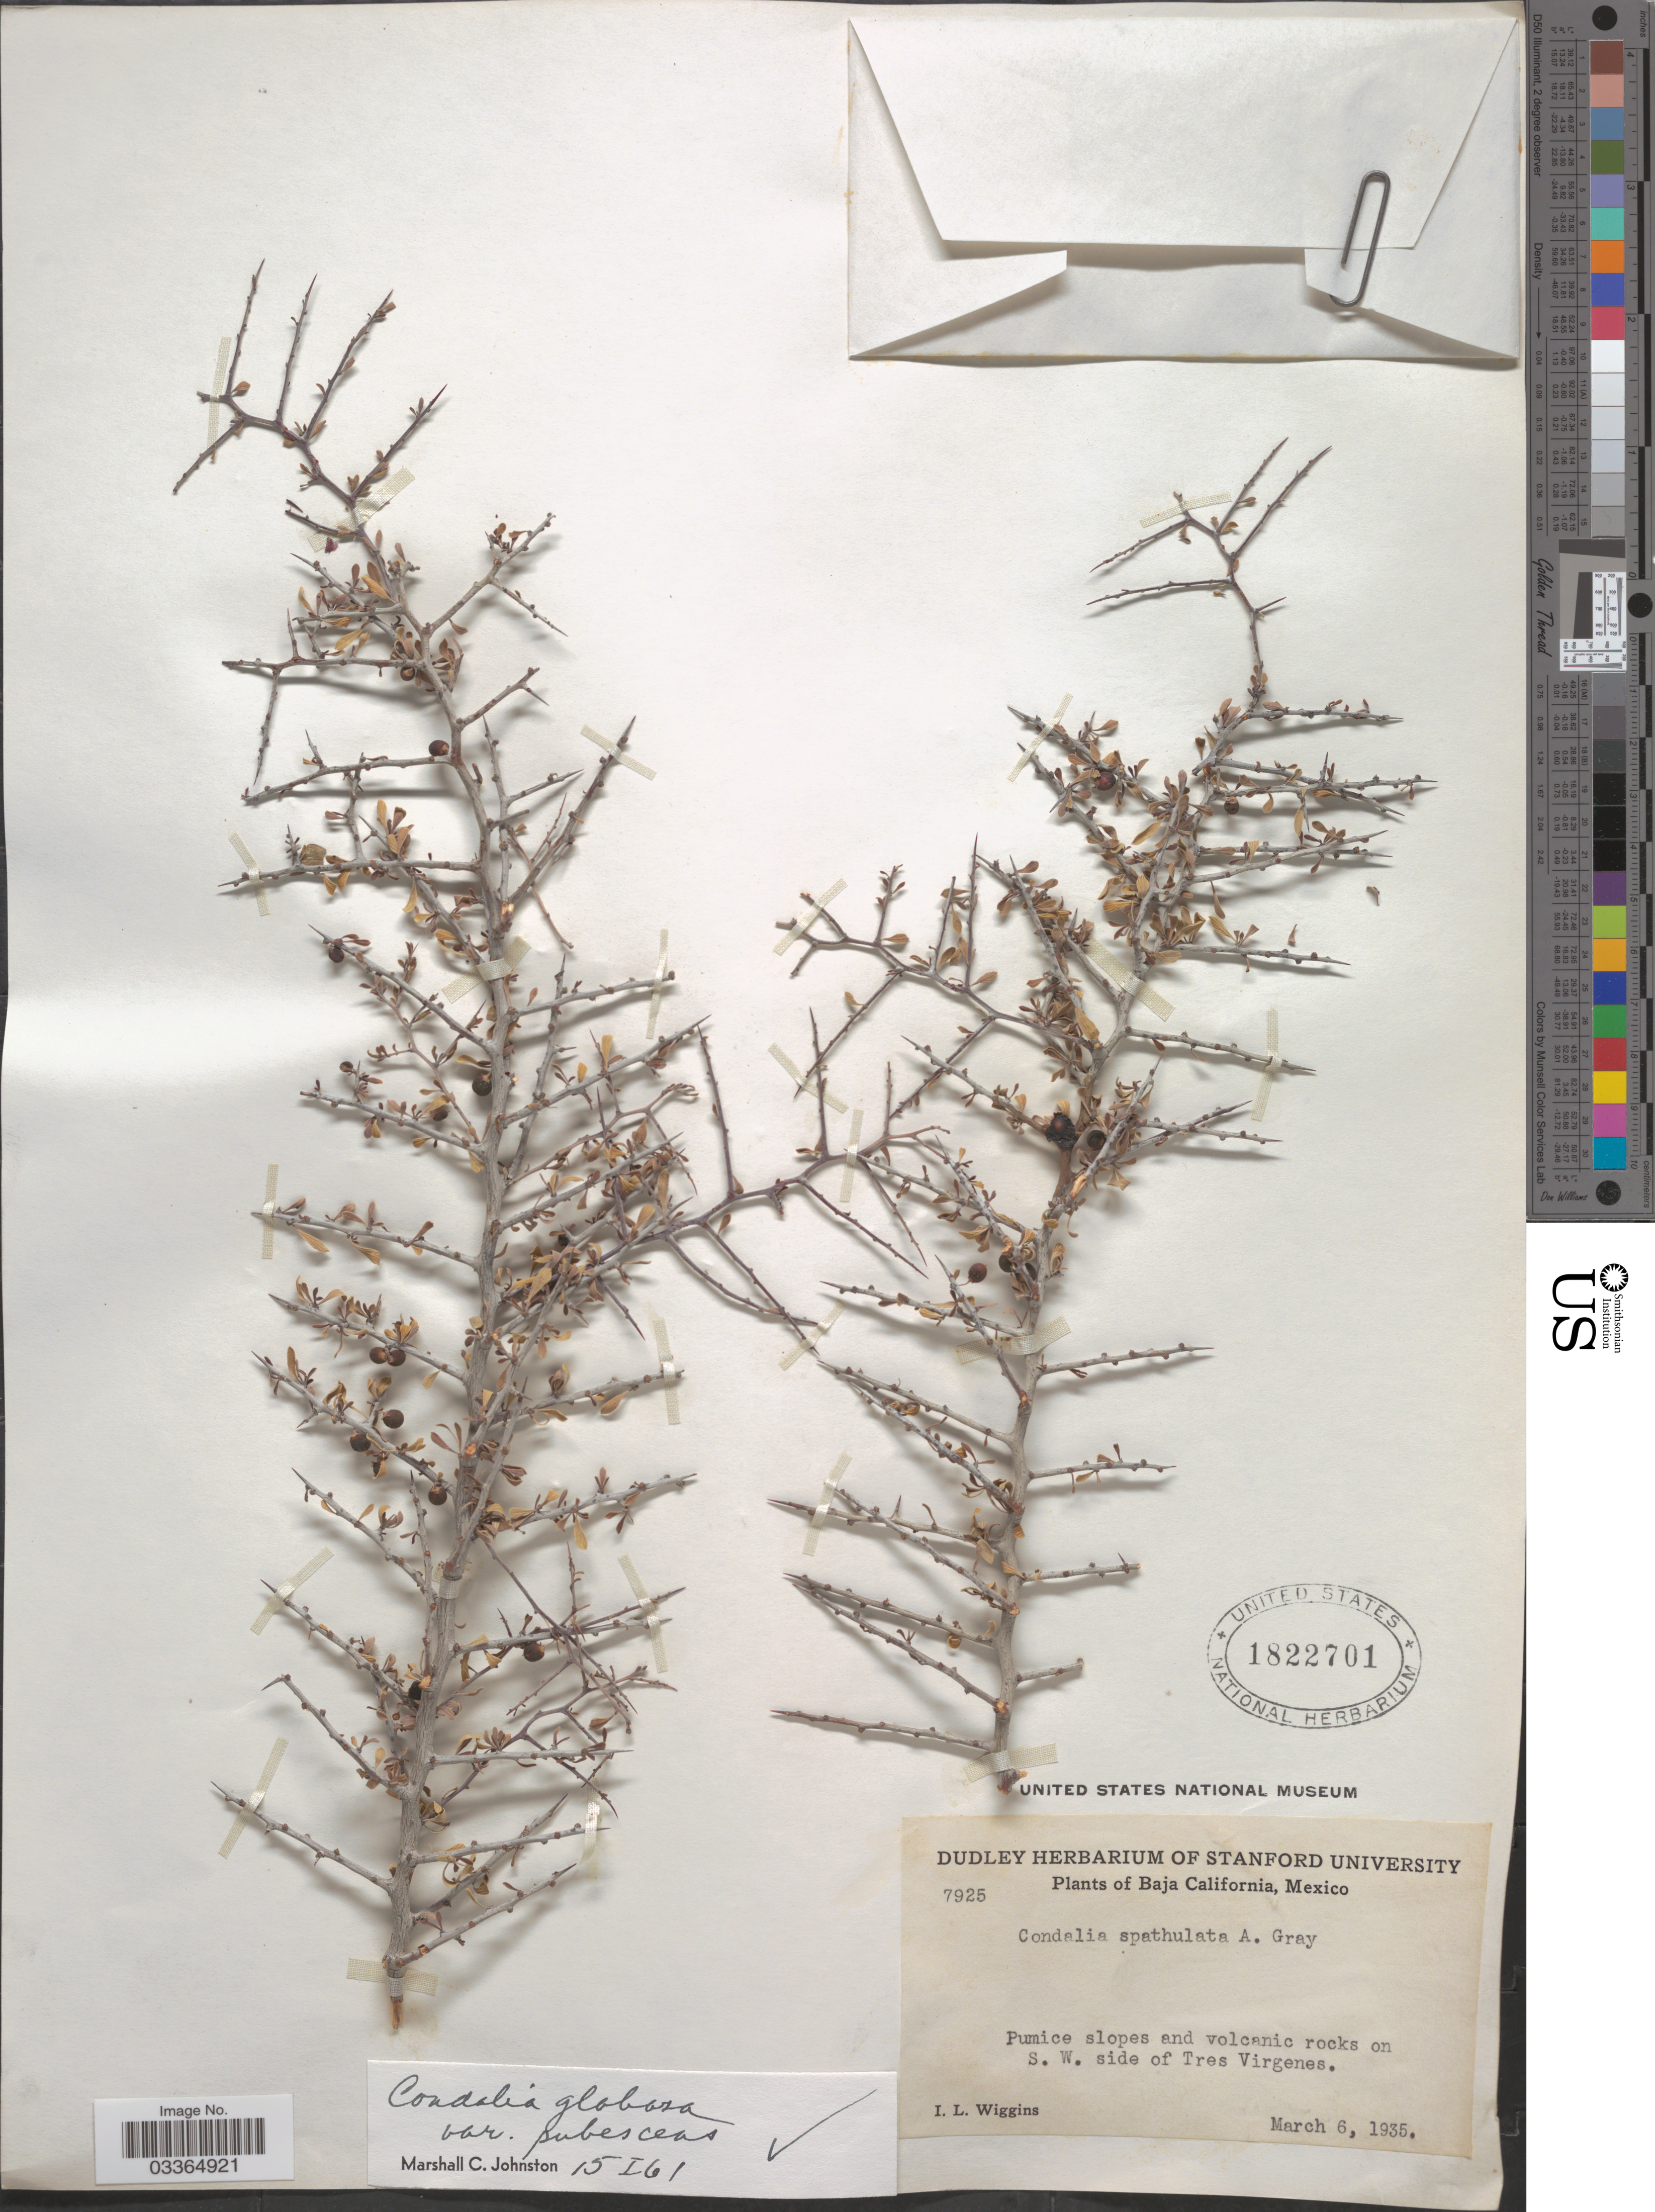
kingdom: Plantae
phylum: Tracheophyta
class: Magnoliopsida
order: Rosales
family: Rhamnaceae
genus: Condalia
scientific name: Condalia globosa var. pubescens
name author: I.M. Johnst.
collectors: I. L. Wiggins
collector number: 7925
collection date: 1935-03-06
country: Mexico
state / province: Baja California Sur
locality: Pumice slopes and volcanic rocks on S.W. side of Tres Virgenes.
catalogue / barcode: US 1822701